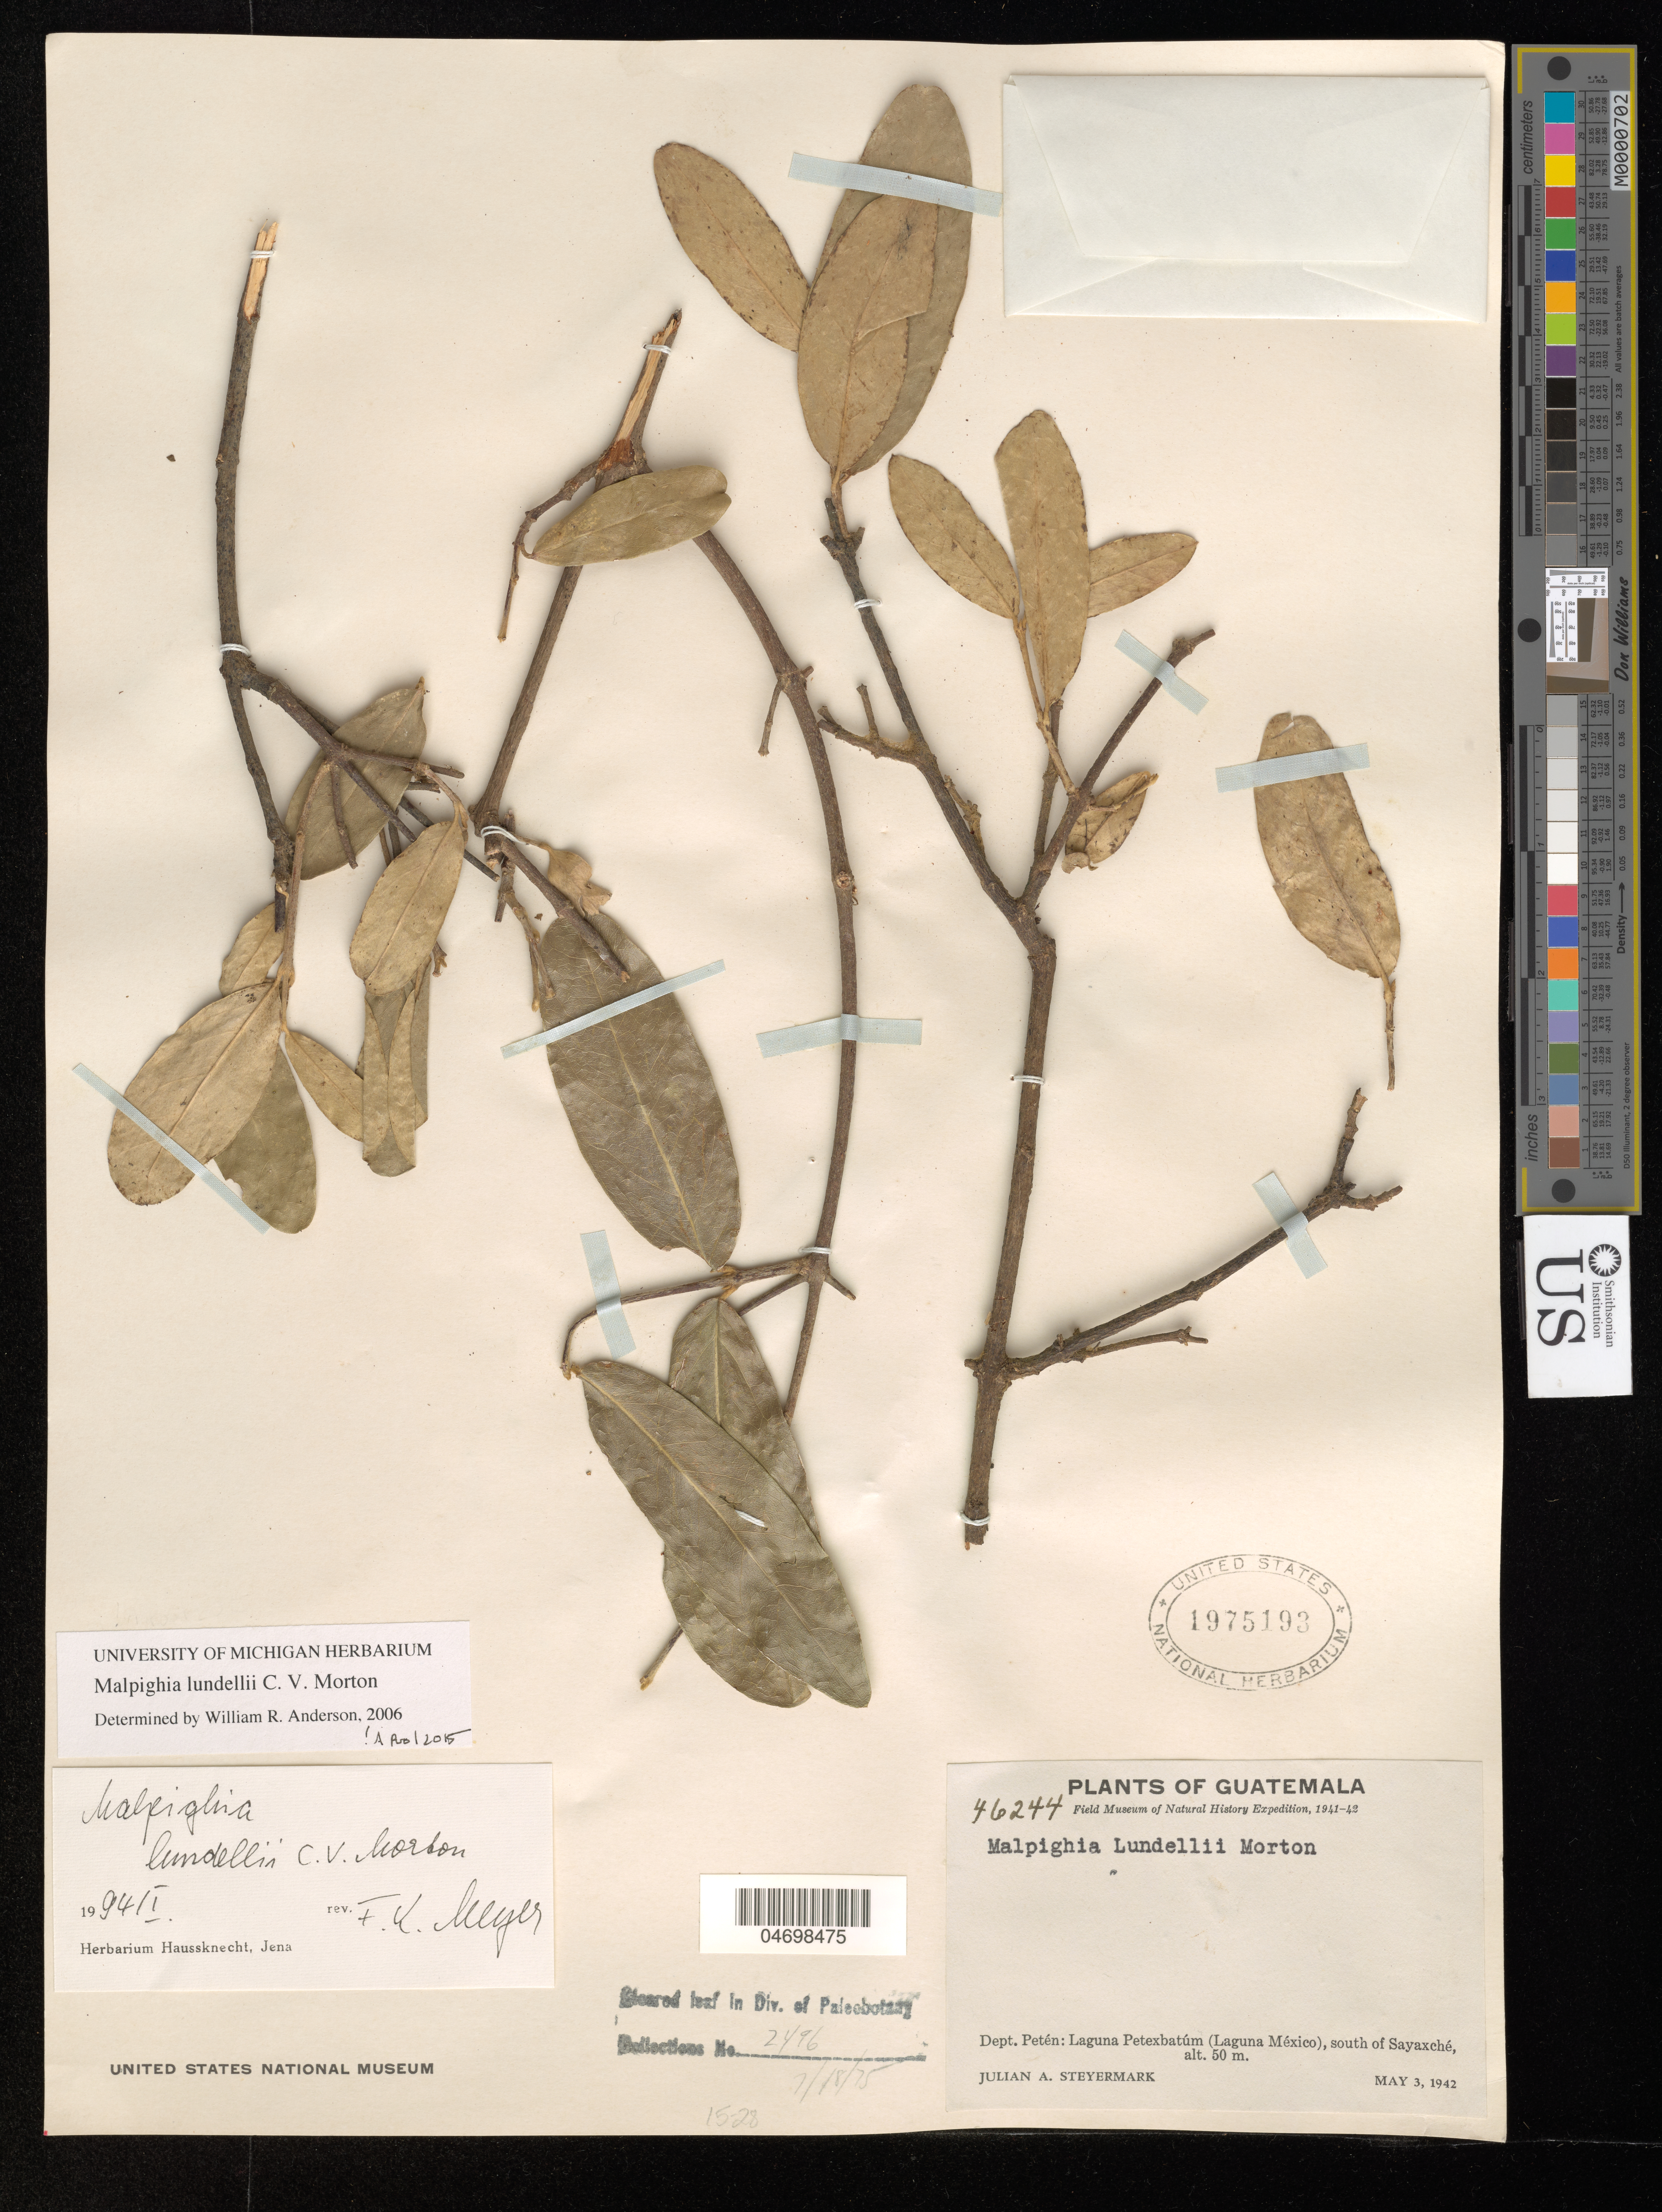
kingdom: Plantae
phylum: Tracheophyta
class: Magnoliopsida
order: Malpighiales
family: Malpighiaceae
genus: Malpighia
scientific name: Malpighia lundellii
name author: C.V. Morton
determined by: Pool, A., (MO), Missouri Botanical Garden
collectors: J. Steyermark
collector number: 46244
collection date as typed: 03 May 1942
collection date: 1942-05-03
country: Guatemala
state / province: El Petén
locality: Laguna Petexbatum (Laguna Mexico), S of Sayaxche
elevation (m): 50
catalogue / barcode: US 1975193